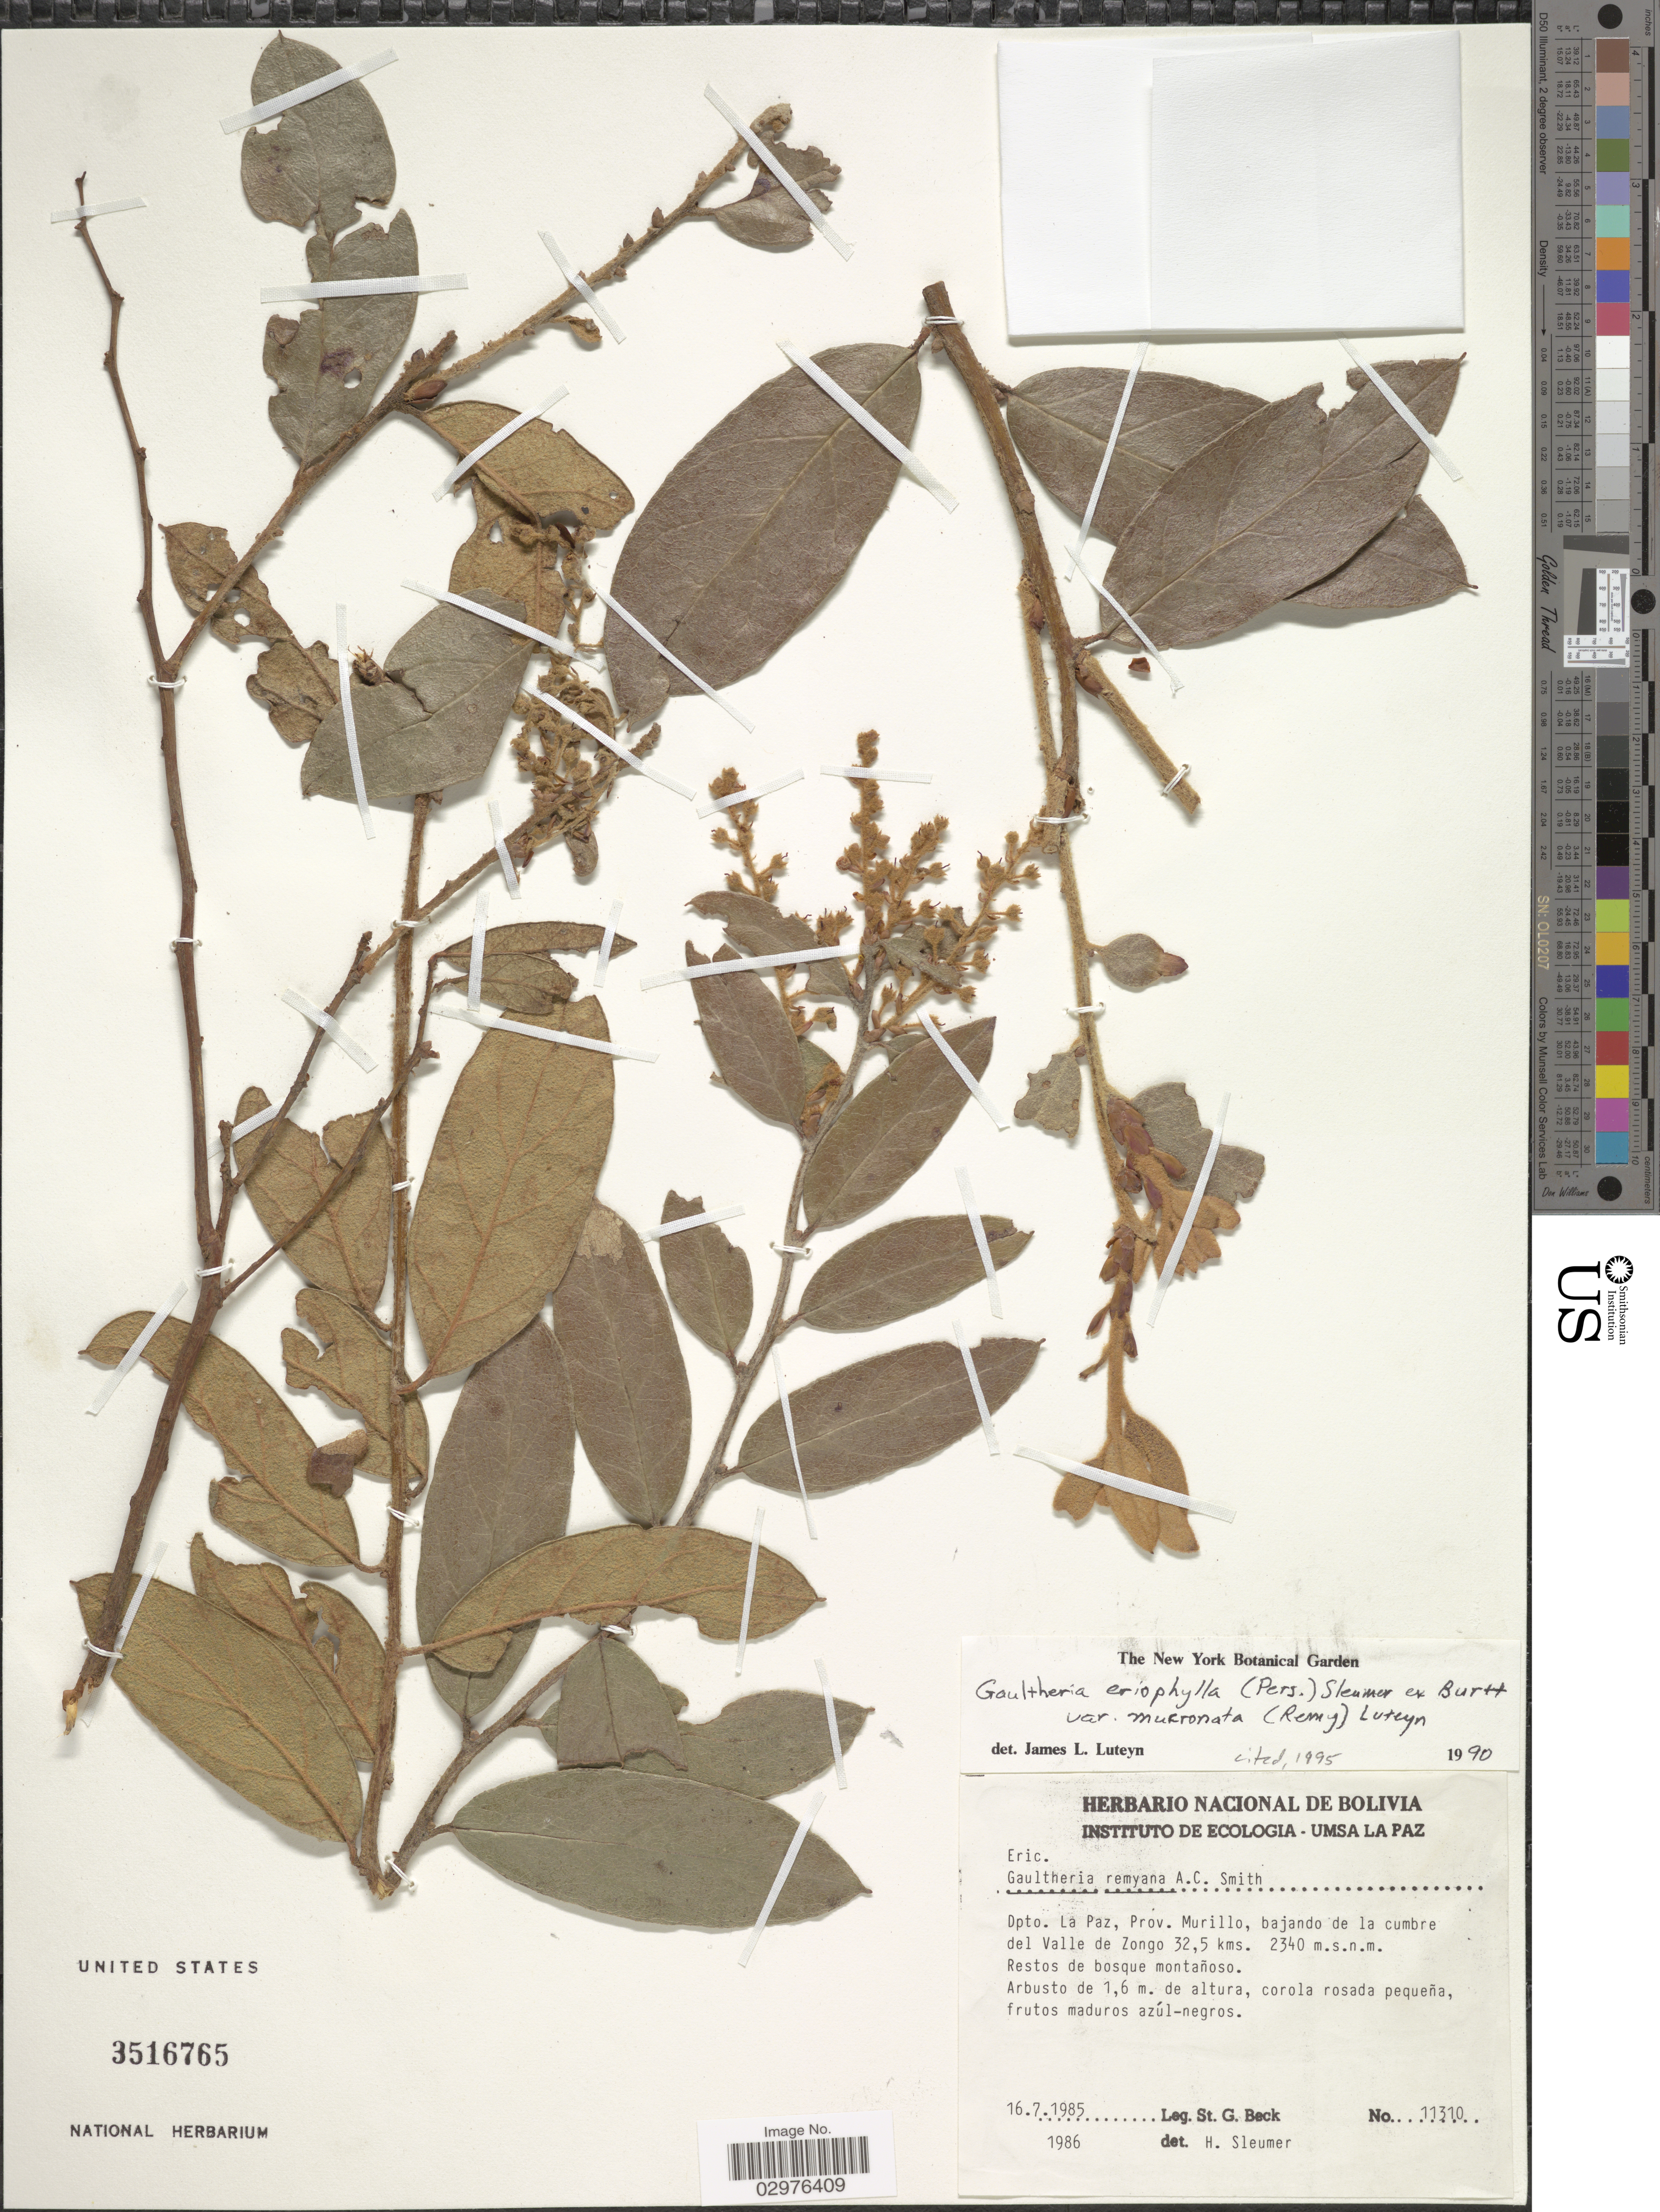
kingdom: Plantae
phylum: Tracheophyta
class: Magnoliopsida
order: Ericales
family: Ericaceae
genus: Gaultheria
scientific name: Gaultheria eriophylla var. mucronata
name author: Luteyn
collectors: S. G. Beck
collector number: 11310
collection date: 1985-07-16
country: Bolivia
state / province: La Paz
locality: Dpto. La Paz, Prov. Murillo, bajando de la cumbre del Valle de Zongo 32,5 kms.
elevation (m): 2340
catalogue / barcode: US 3516765